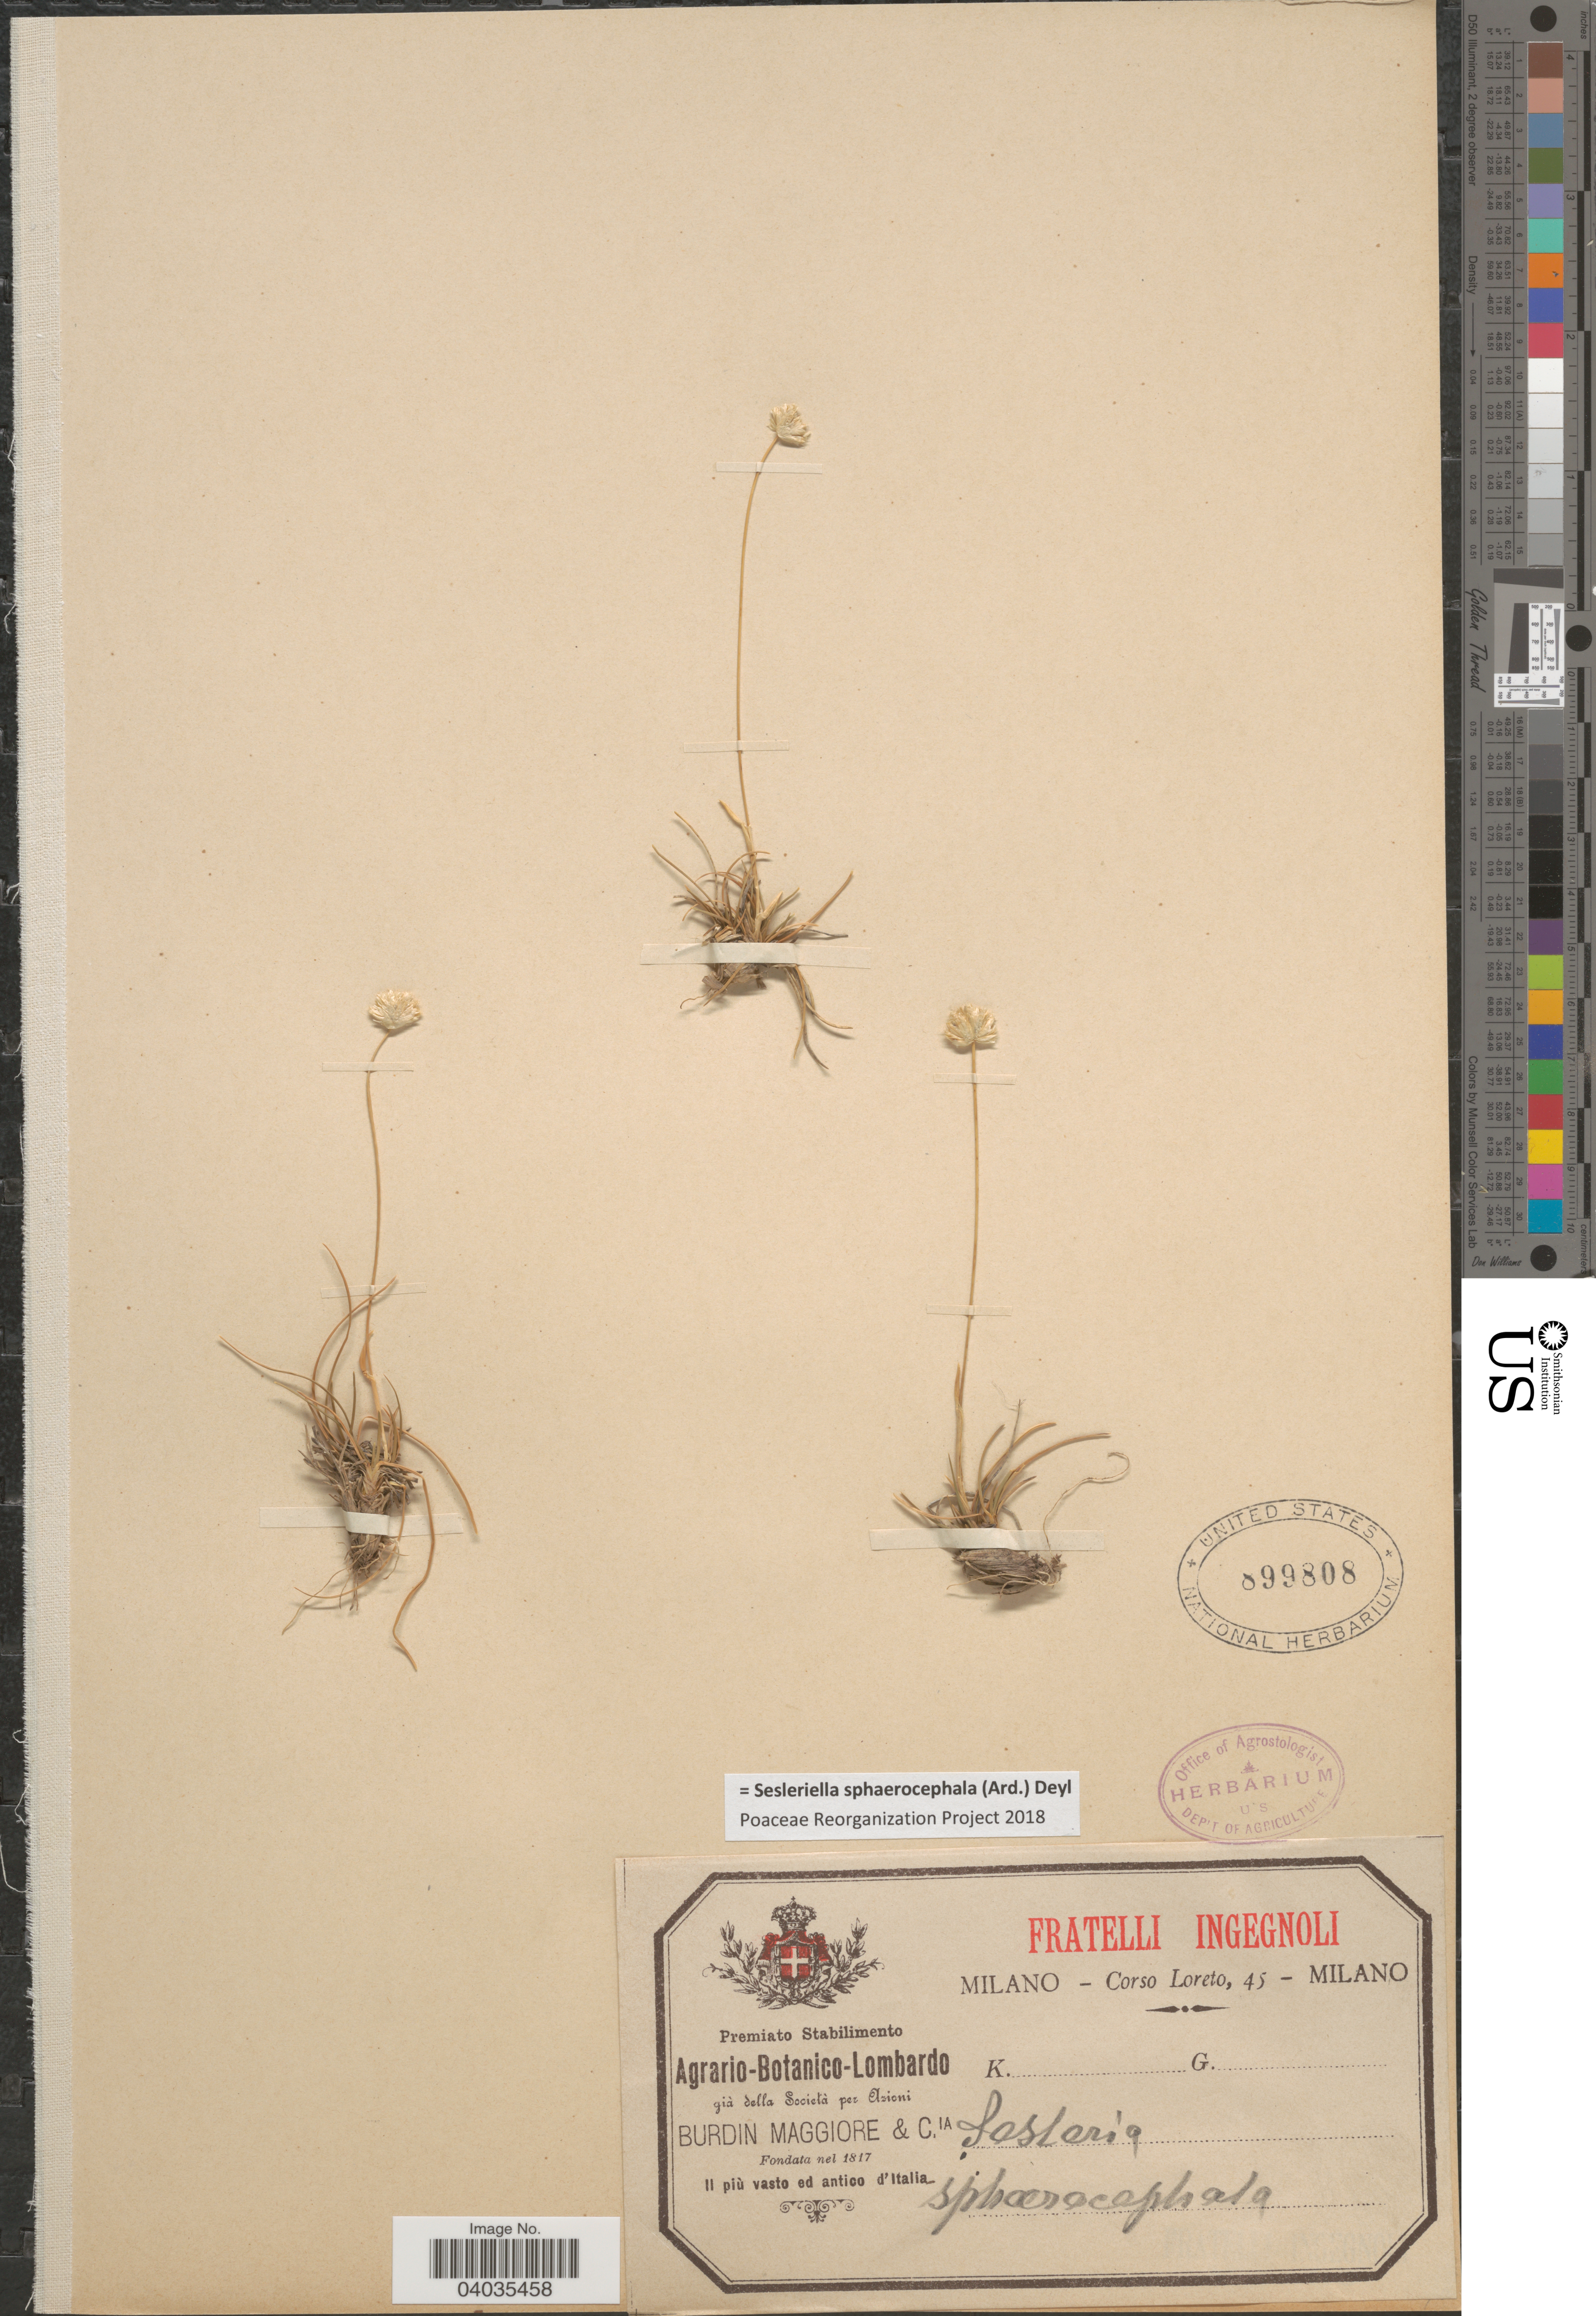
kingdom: Plantae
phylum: Tracheophyta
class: Liliopsida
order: Poales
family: Poaceae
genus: Sesleriella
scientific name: Sesleriella sphaerocephala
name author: (Ard.) Deyl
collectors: Fratelli Ingegnoli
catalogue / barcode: US 899808